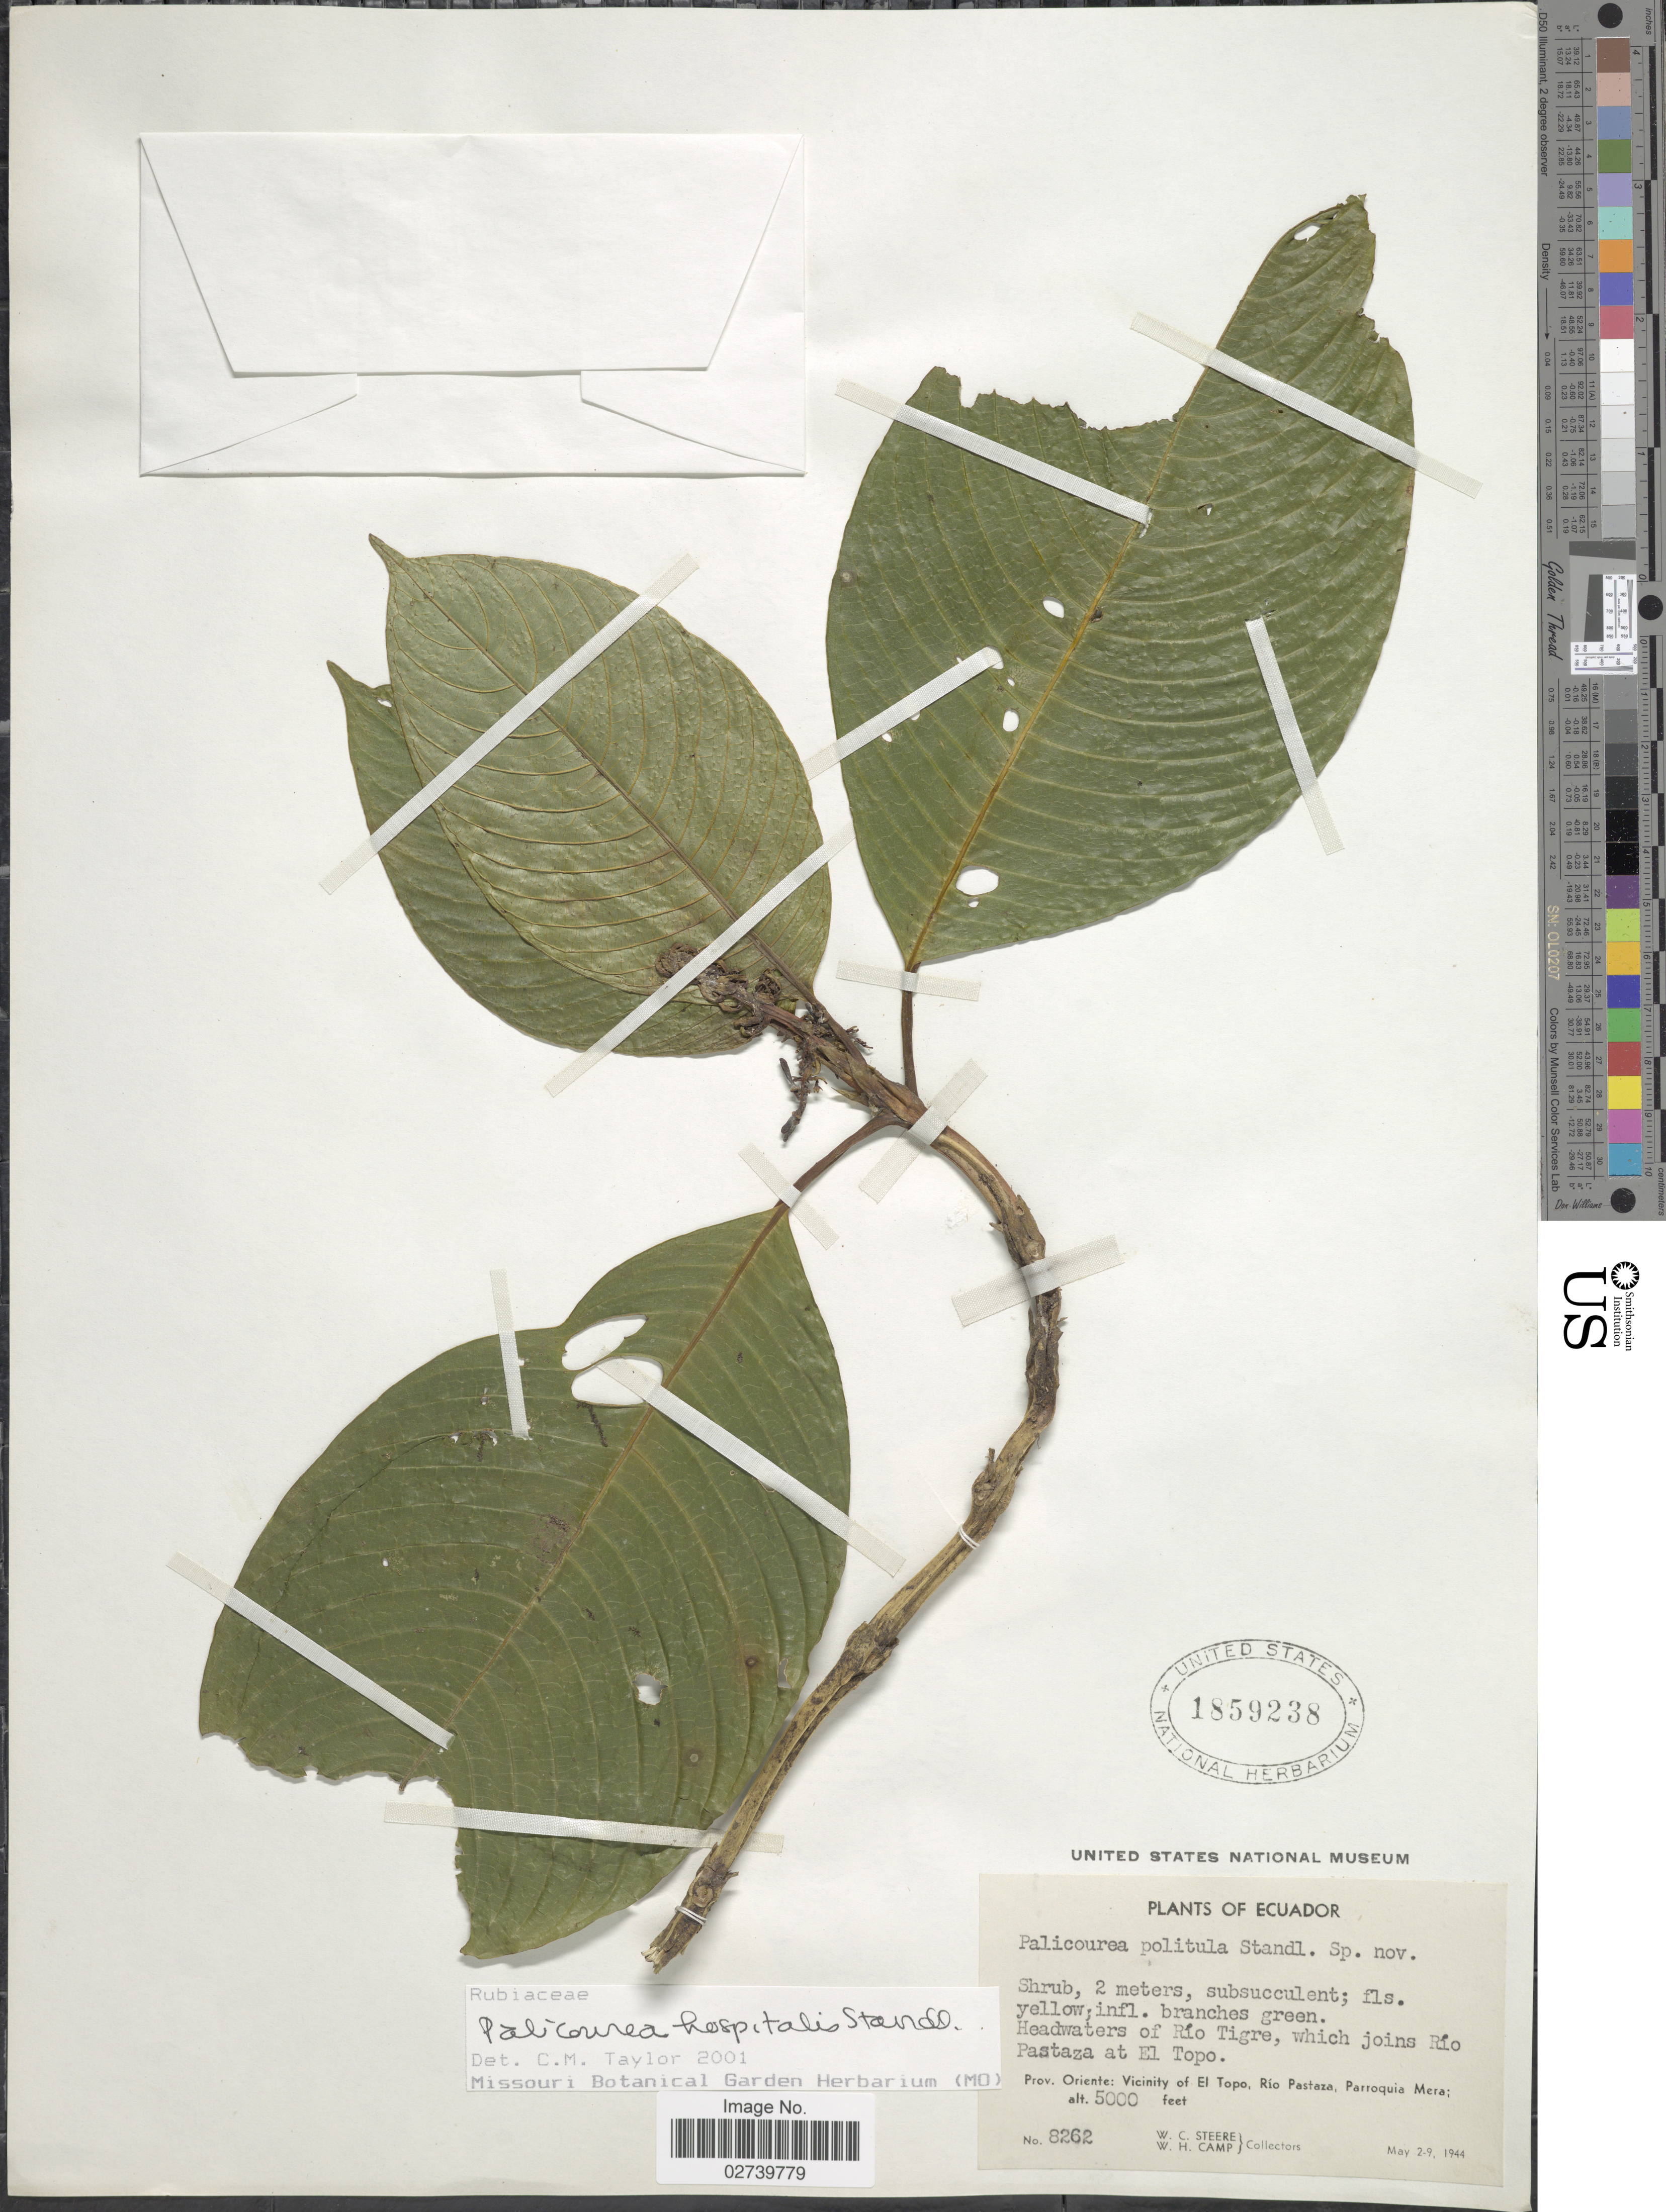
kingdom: Plantae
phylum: Tracheophyta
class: Magnoliopsida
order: Gentianales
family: Rubiaceae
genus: Palicourea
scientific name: Palicourea hospitalis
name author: Standl.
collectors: W. C. Steere & W. H. Camp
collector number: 8262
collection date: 1944-05-02/1944-05-09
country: Ecuador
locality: Prov. Oriente: Vicinity of El Topo, Río Pastaza, Parroquia Mera. Headwaters of Río Tigre, which joins Río Pastaza at El Topo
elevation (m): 1524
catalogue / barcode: US 1859238